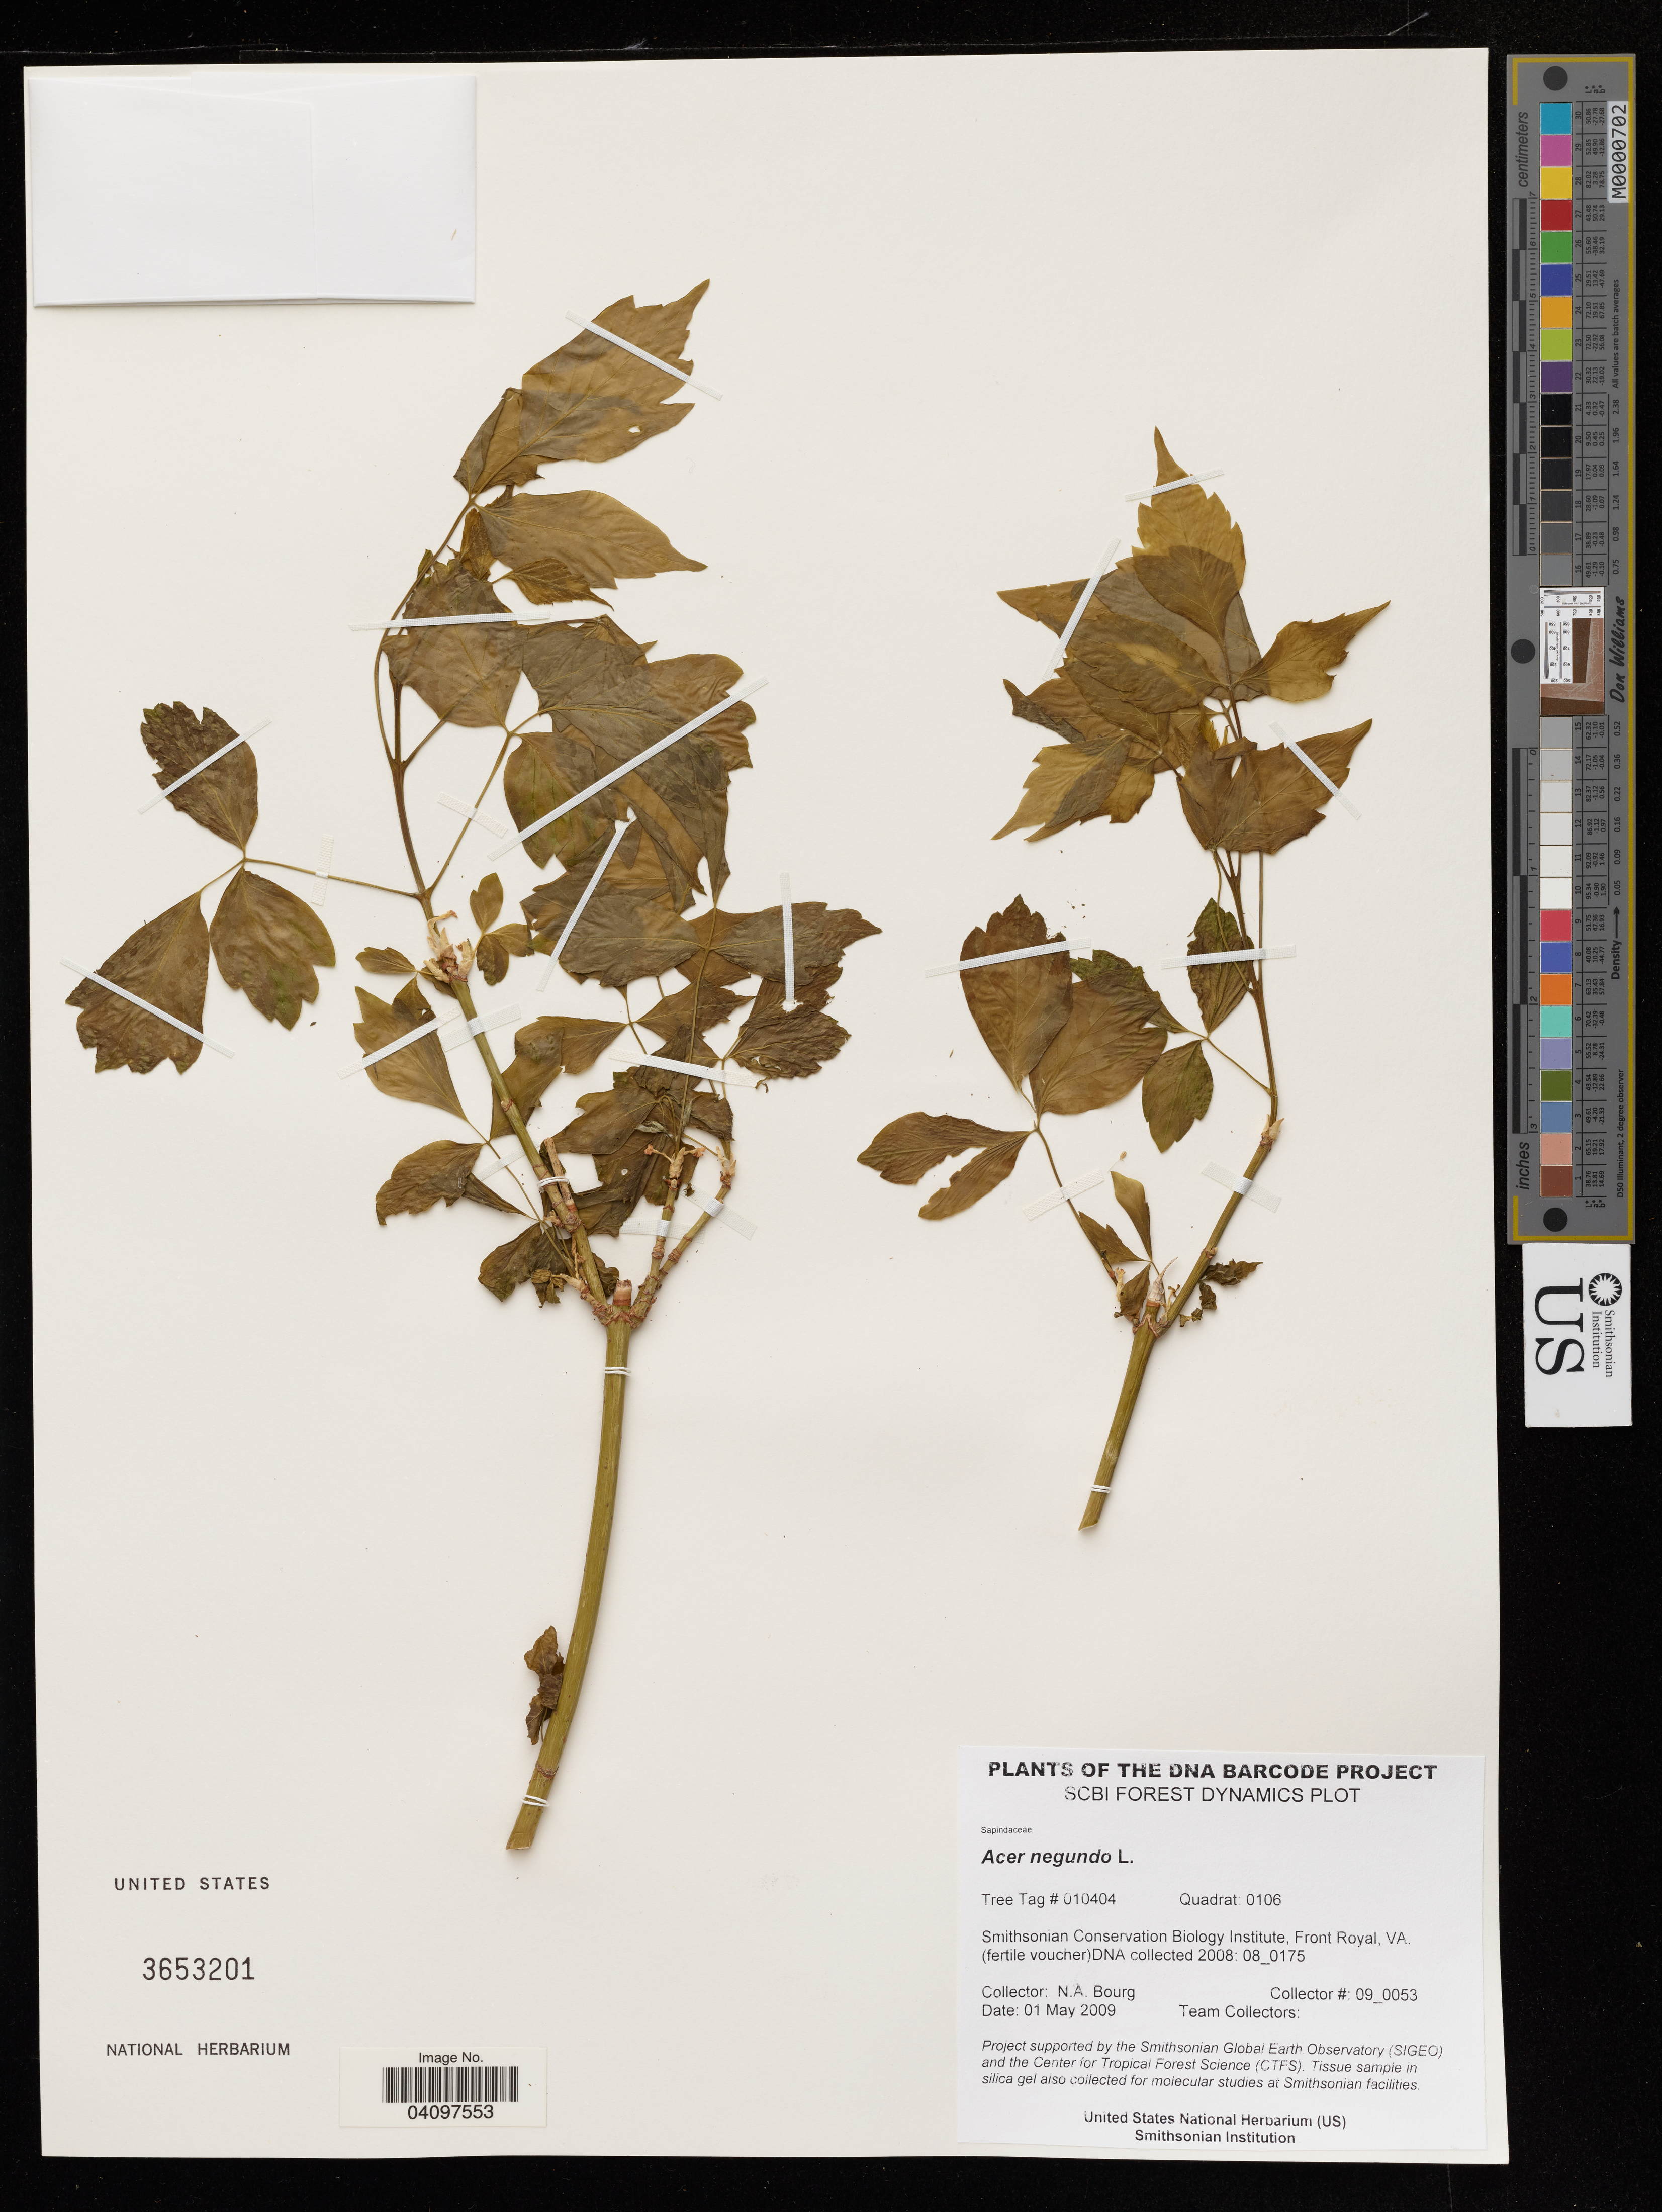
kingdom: Plantae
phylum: Tracheophyta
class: Magnoliopsida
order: Sapindales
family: Sapindaceae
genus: Acer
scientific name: Acer glabrum var. douglasii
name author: (Hook.) Dippel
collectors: N. A. Bourg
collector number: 09_0053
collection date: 2009-05-01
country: United States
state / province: Virginia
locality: Smithsonian Conservation Biology Institute, Front Royal.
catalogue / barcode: US 3653201